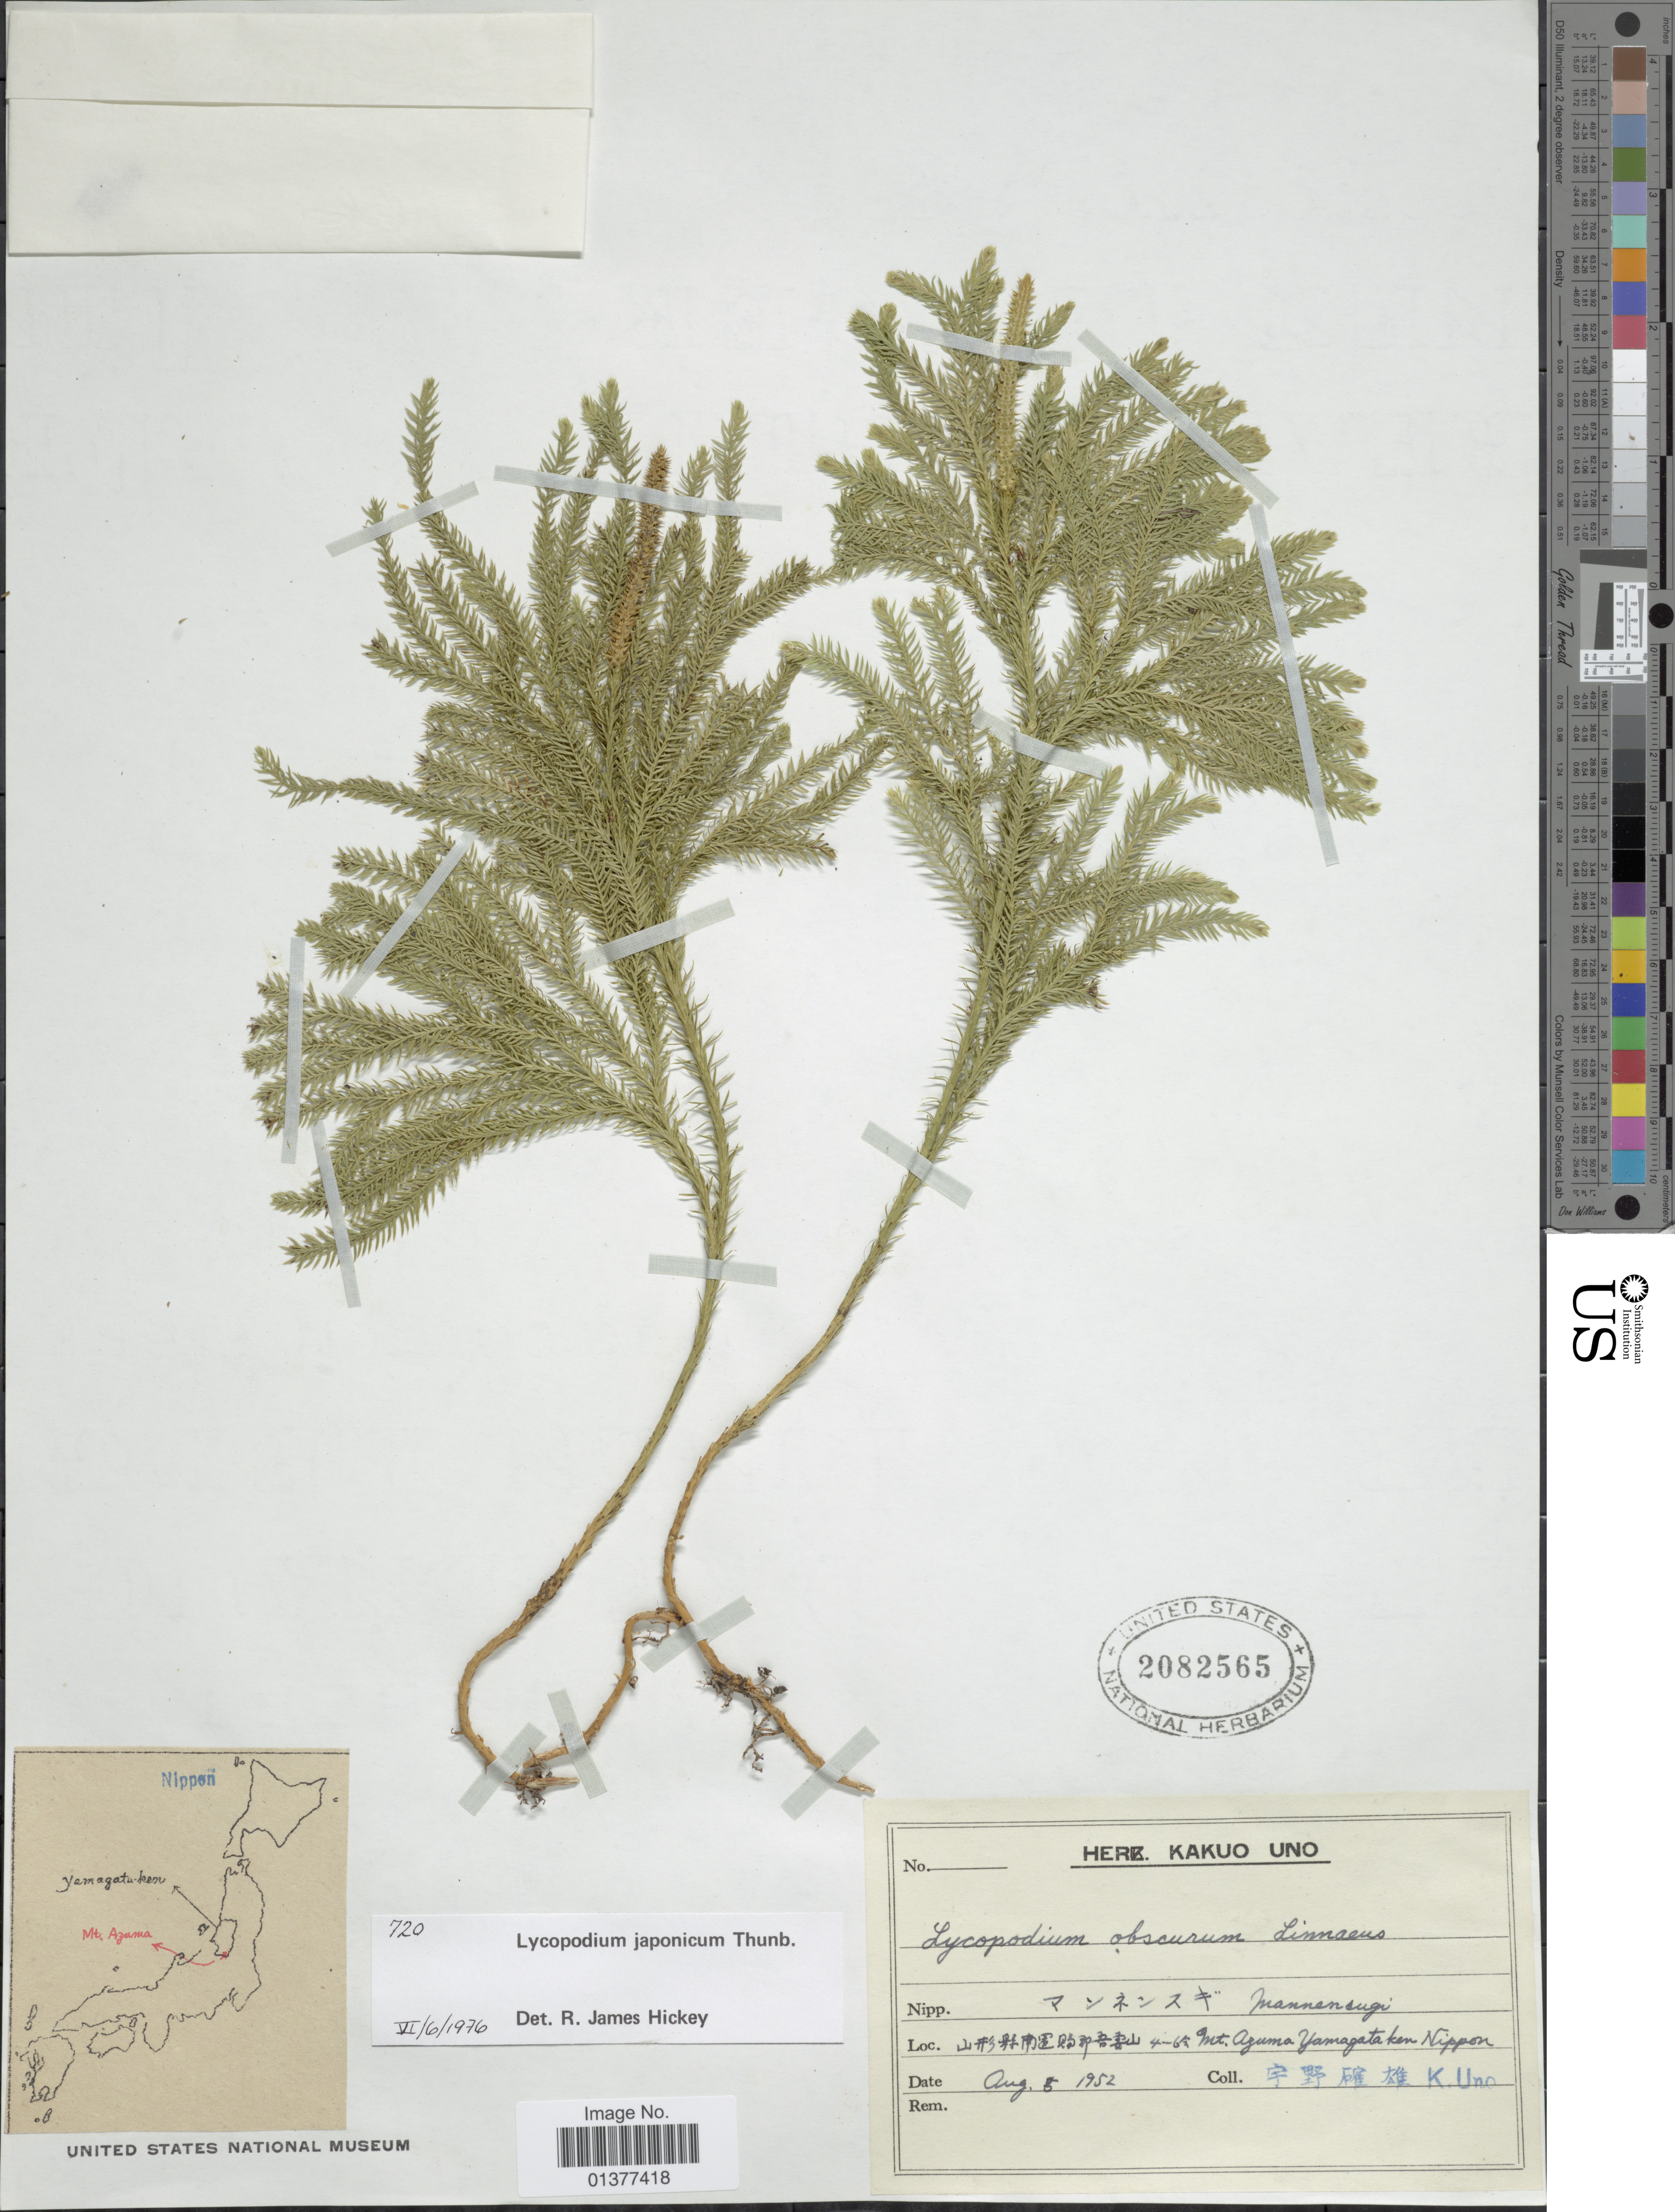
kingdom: Plantae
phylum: Tracheophyta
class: Lycopodiopsida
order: Lycopodiales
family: Lycopodiaceae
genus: Lycopodium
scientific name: Lycopodium japonicum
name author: Thunb.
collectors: K. Uno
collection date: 1952-08-05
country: Japan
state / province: Yamagata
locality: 4-6km Mt. Azuma Yamagata ken Nippon.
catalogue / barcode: US 2082565